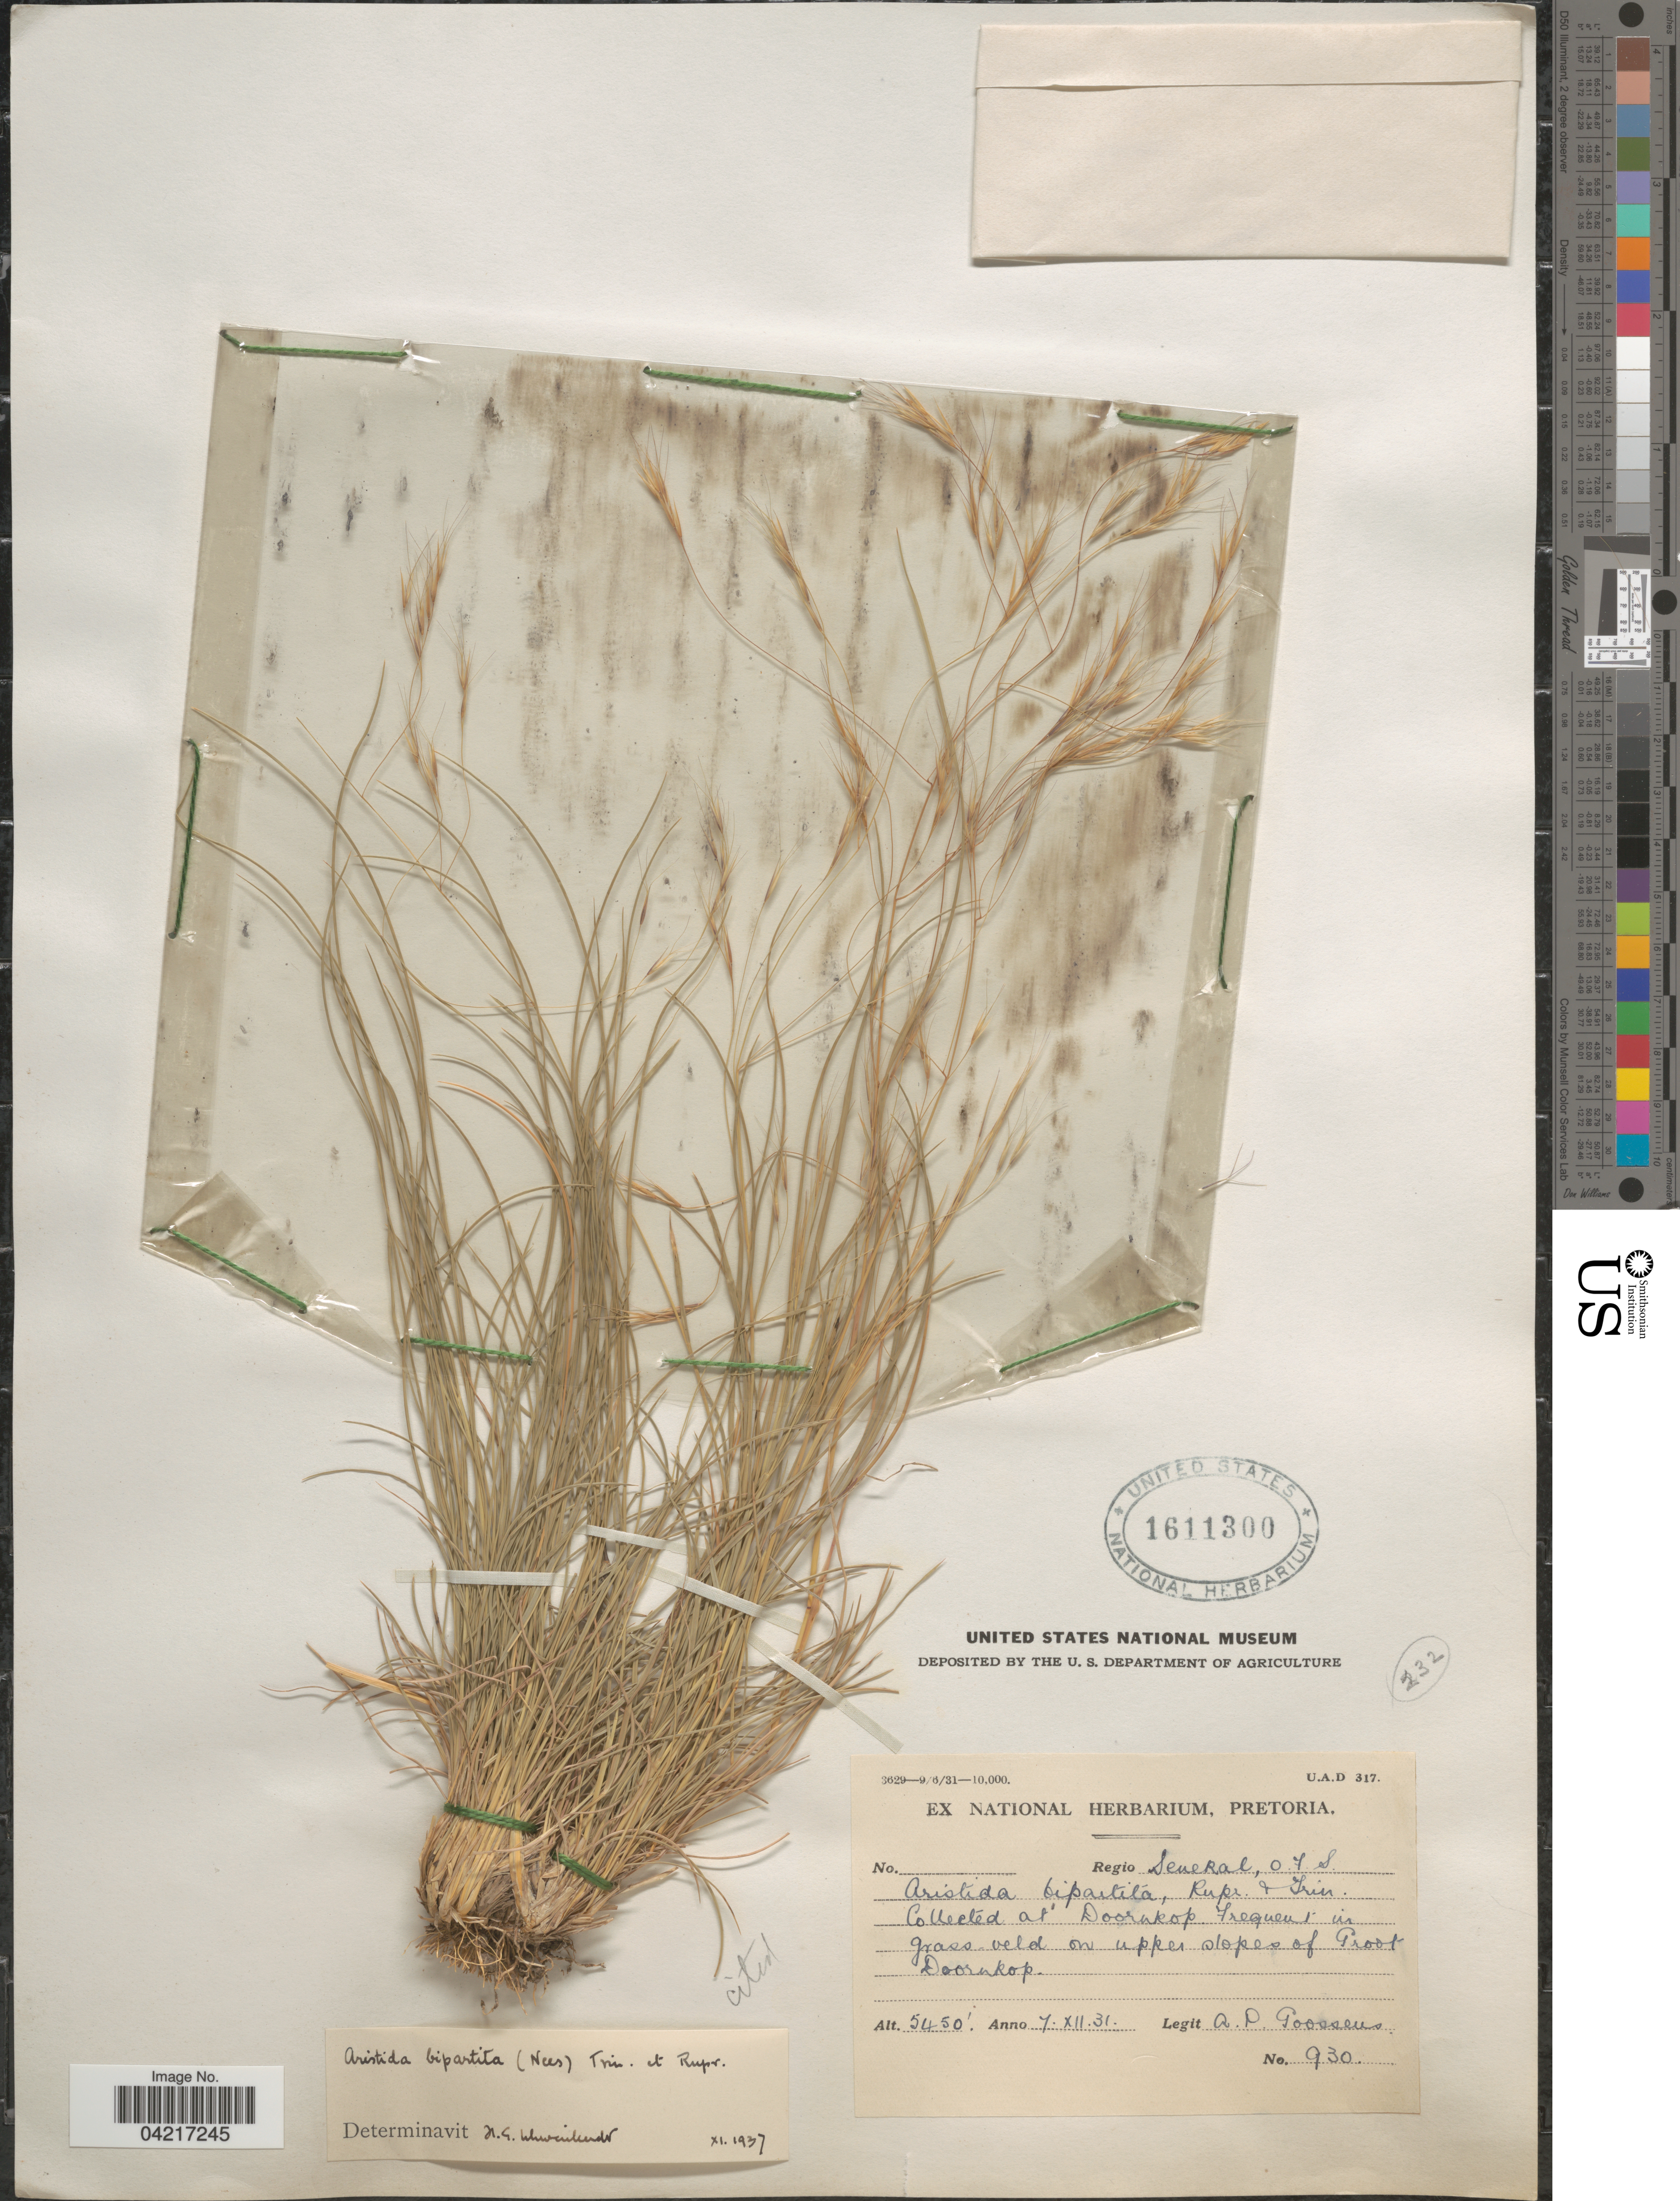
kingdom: Plantae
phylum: Tracheophyta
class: Liliopsida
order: Poales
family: Poaceae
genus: Aristida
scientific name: Aristida bipartita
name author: (Nees) Trin. & Rupr.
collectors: A. P. G. Goossens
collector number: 930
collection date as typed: Transcribed d/m/y: 7/12/31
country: South Africa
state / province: Free State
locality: Regio Seneral, O.F.S. At Doornkop. Frequent in grass-veld on upper slopes of Groot Doornkop.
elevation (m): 1661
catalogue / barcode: US 1611300